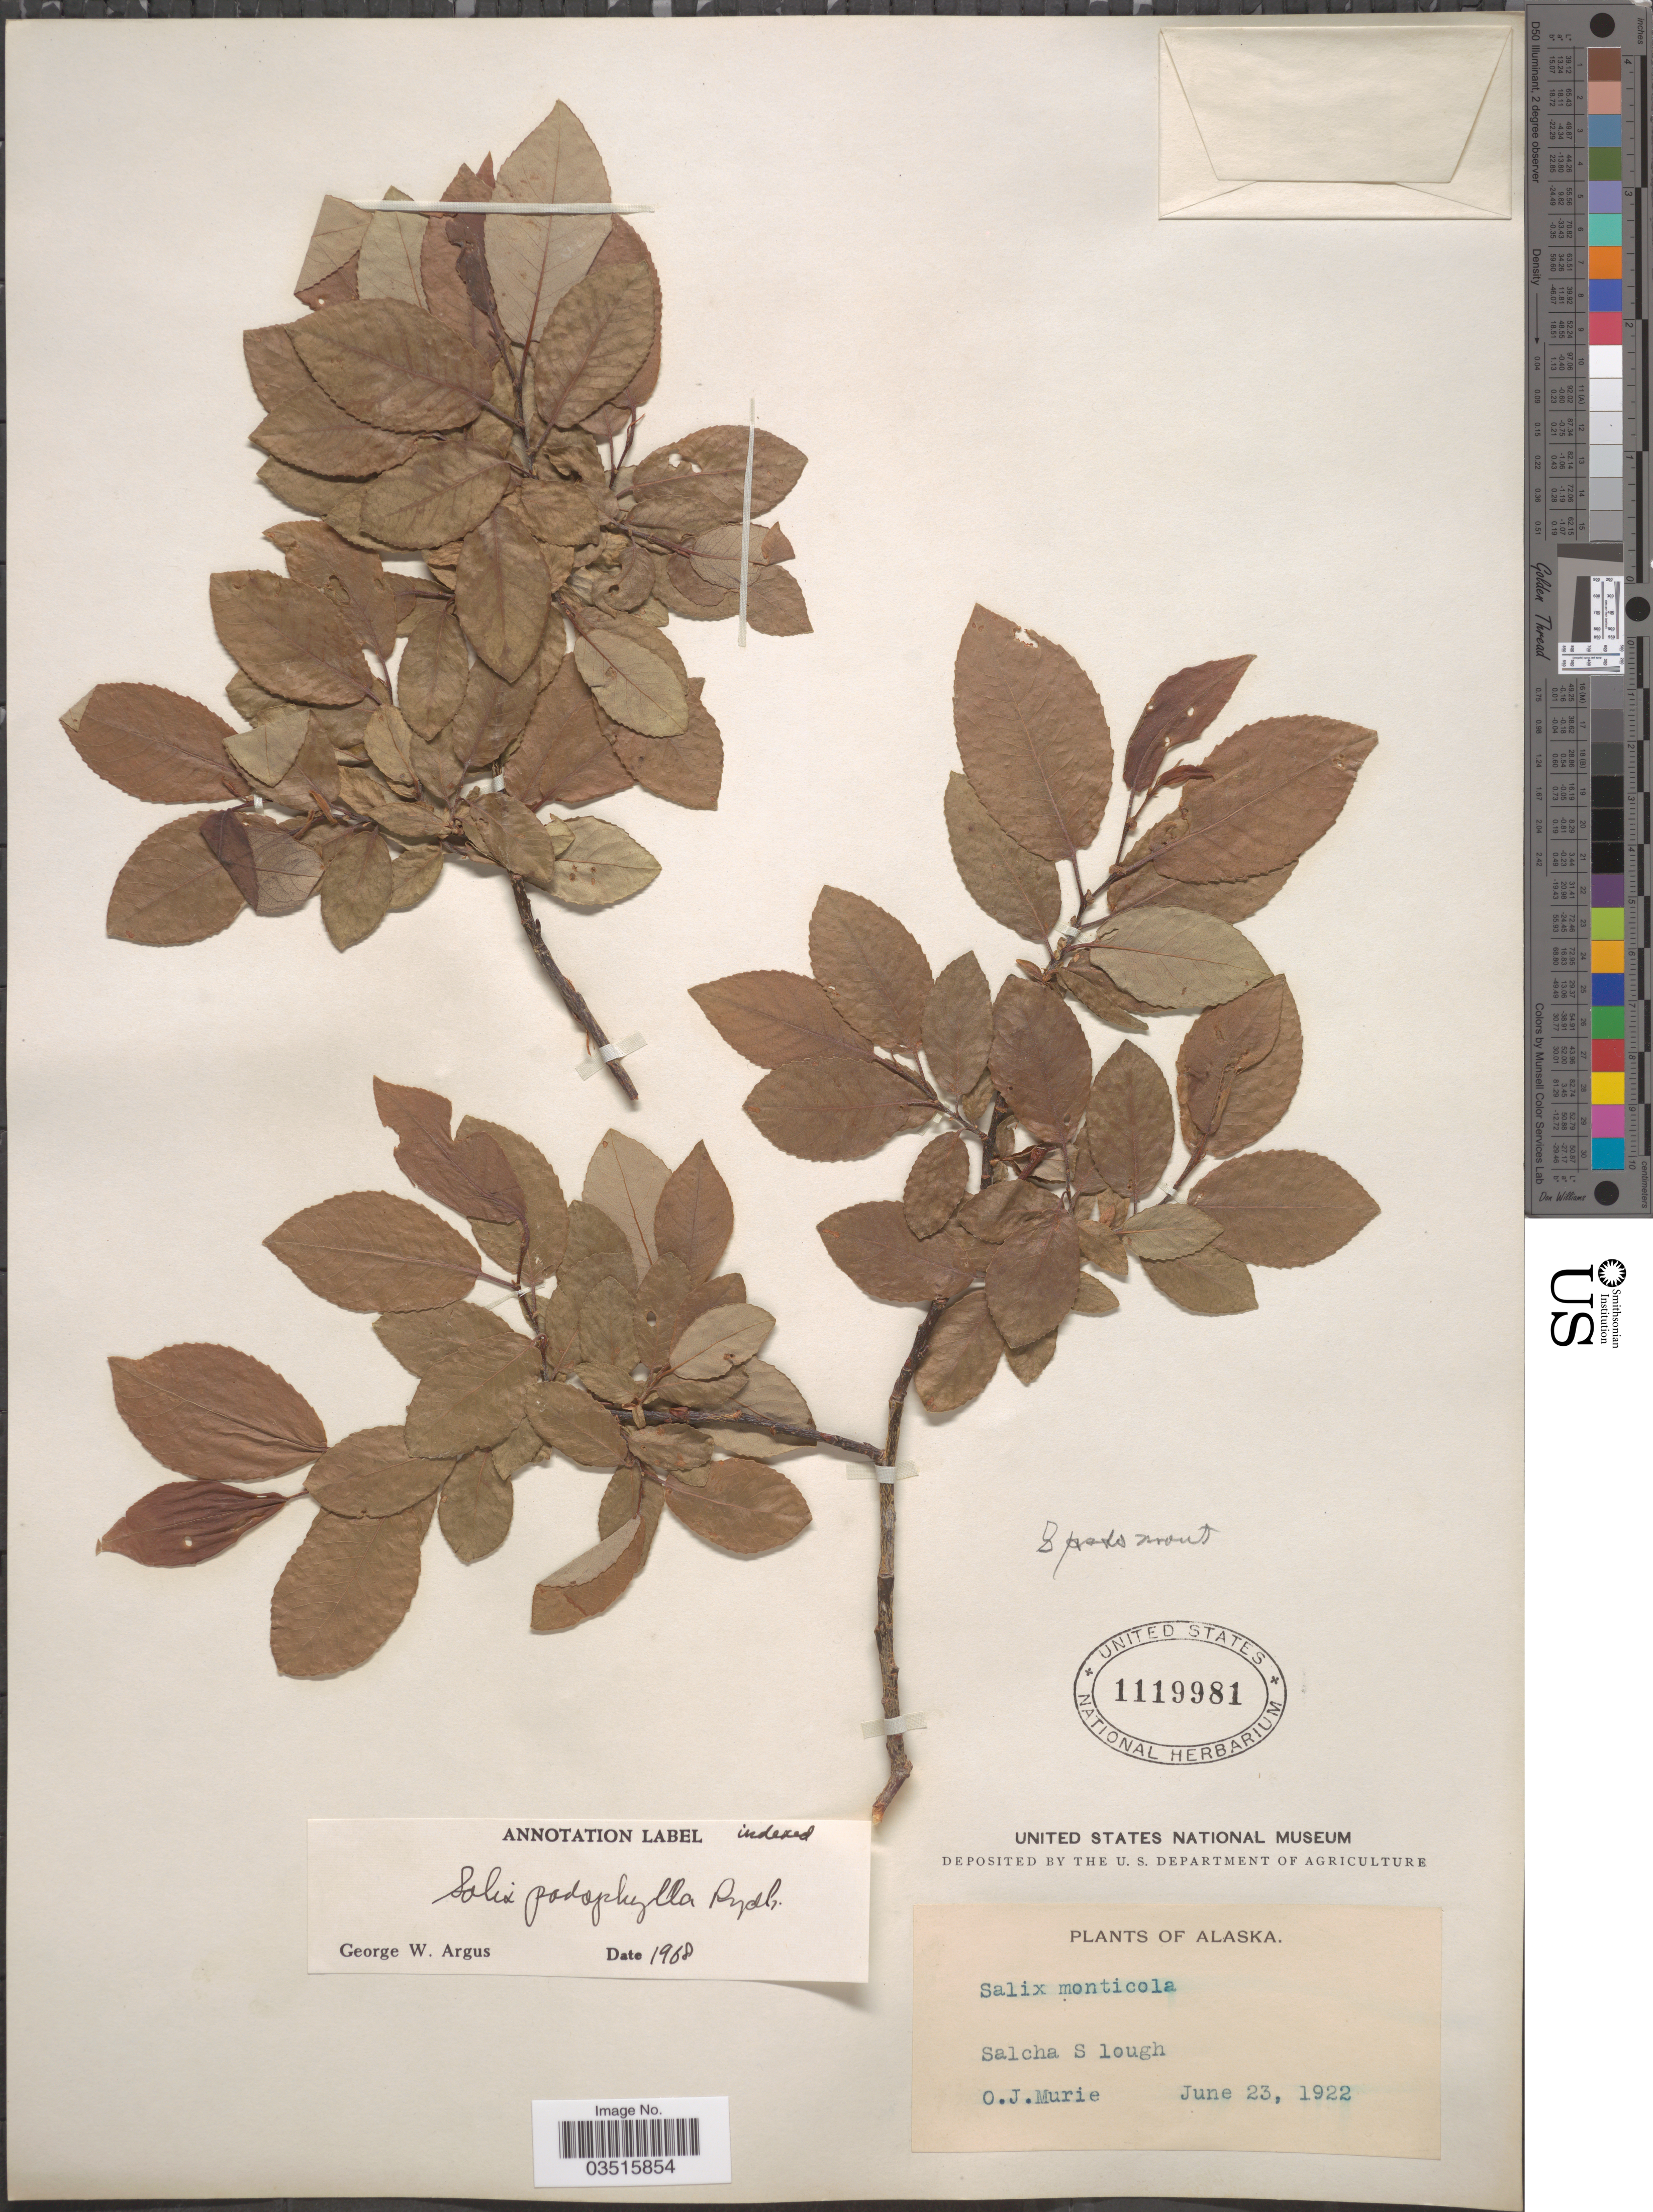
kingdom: Plantae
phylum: Tracheophyta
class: Magnoliopsida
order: Malpighiales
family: Salicaceae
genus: Salix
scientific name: Salix monticola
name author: Bebb.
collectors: O. Murie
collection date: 1922-06-23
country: United States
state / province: Alaska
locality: Salcha Slough.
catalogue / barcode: US 1119981